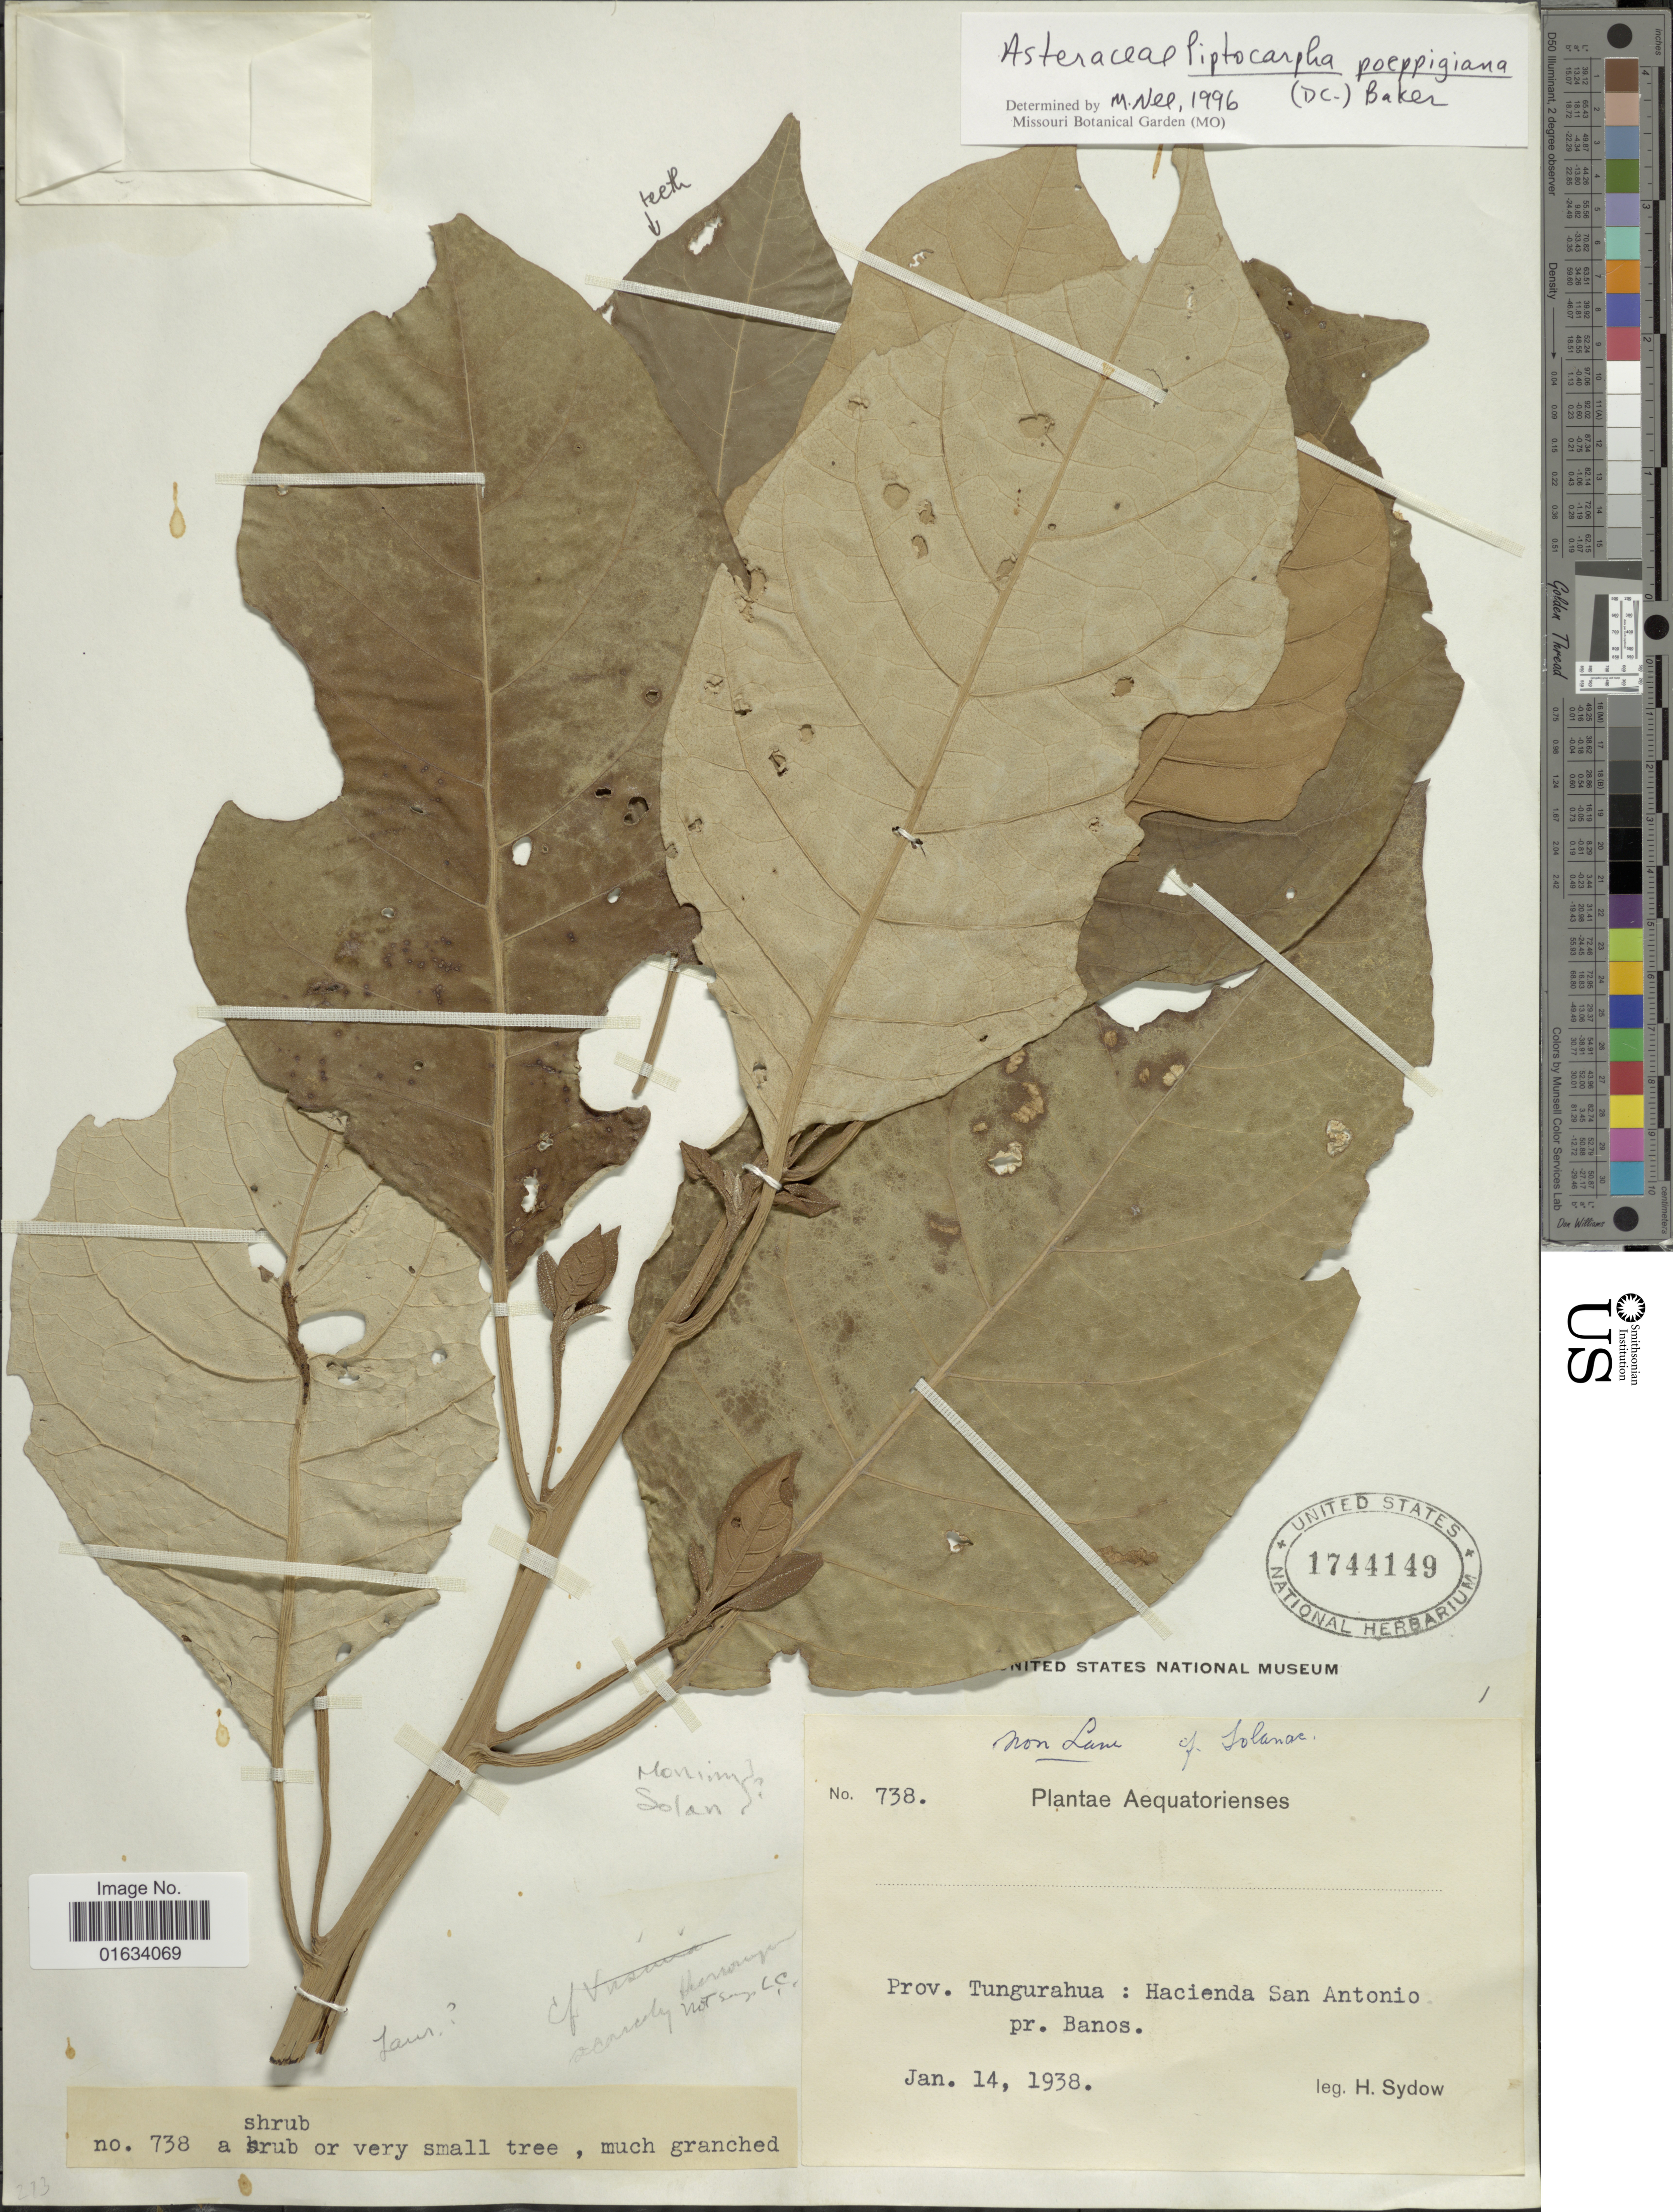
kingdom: Plantae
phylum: Tracheophyta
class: Magnoliopsida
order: Asterales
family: Asteraceae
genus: Piptocarpha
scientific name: Piptocarpha poeppigiana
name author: (DC.) Baker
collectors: H. Sydow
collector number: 738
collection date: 1938-01-14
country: Ecuador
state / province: Tungurahua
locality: Aequatorienses. Prov. Tungurahua: Hacienda San Antonio. pr. Banos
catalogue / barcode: US 1744149